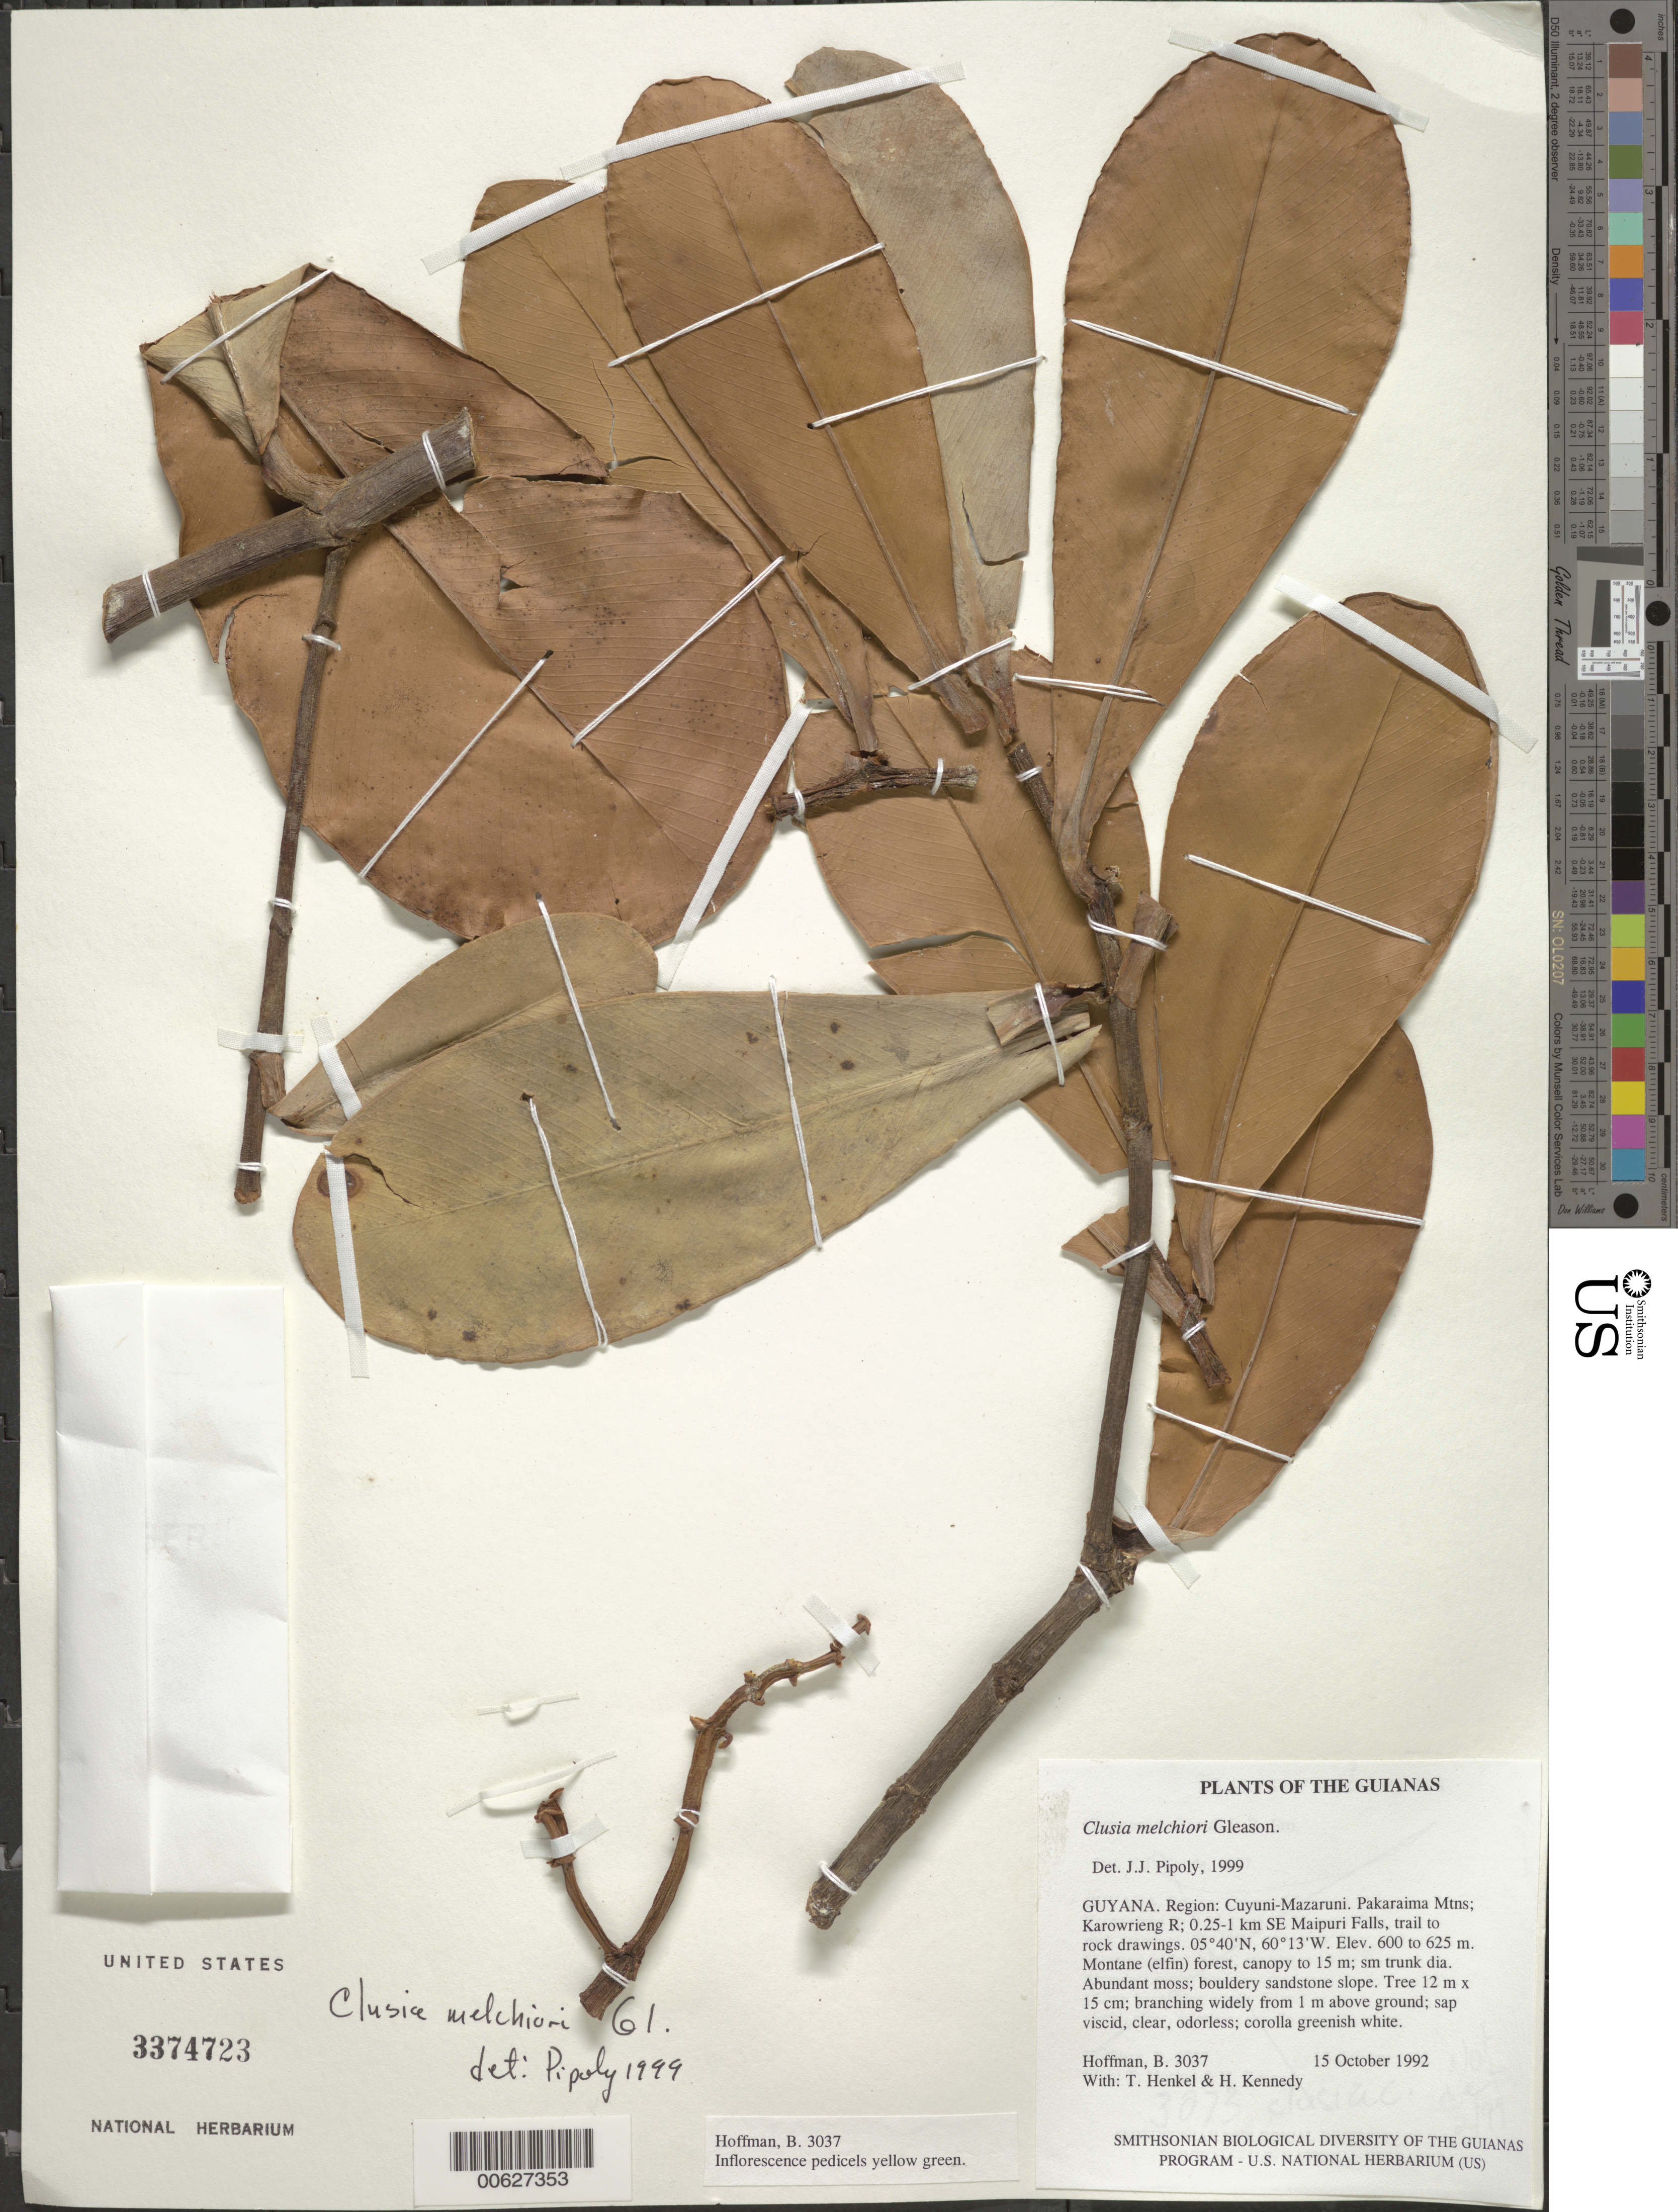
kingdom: Plantae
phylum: Tracheophyta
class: Magnoliopsida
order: Malpighiales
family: Clusiaceae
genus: Clusia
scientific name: Clusia melchiori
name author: Gleason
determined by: Pipoly, J. J., III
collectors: B. Hoffman, T. Henkel & H. Kennedy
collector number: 3037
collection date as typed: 15 October 1992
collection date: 1992-10-15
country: Guyana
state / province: Cuyuni-Mazaruni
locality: Pakaraima Mountains; Karowrieng River; 0.25-1 km SE of Maipuri Falls, trail to rock drawings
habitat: Montane (elfin) forest, canopy 15 m; small trunk dia. Abundant moss on bouldery sandstone slope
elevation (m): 600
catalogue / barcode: US 3374723